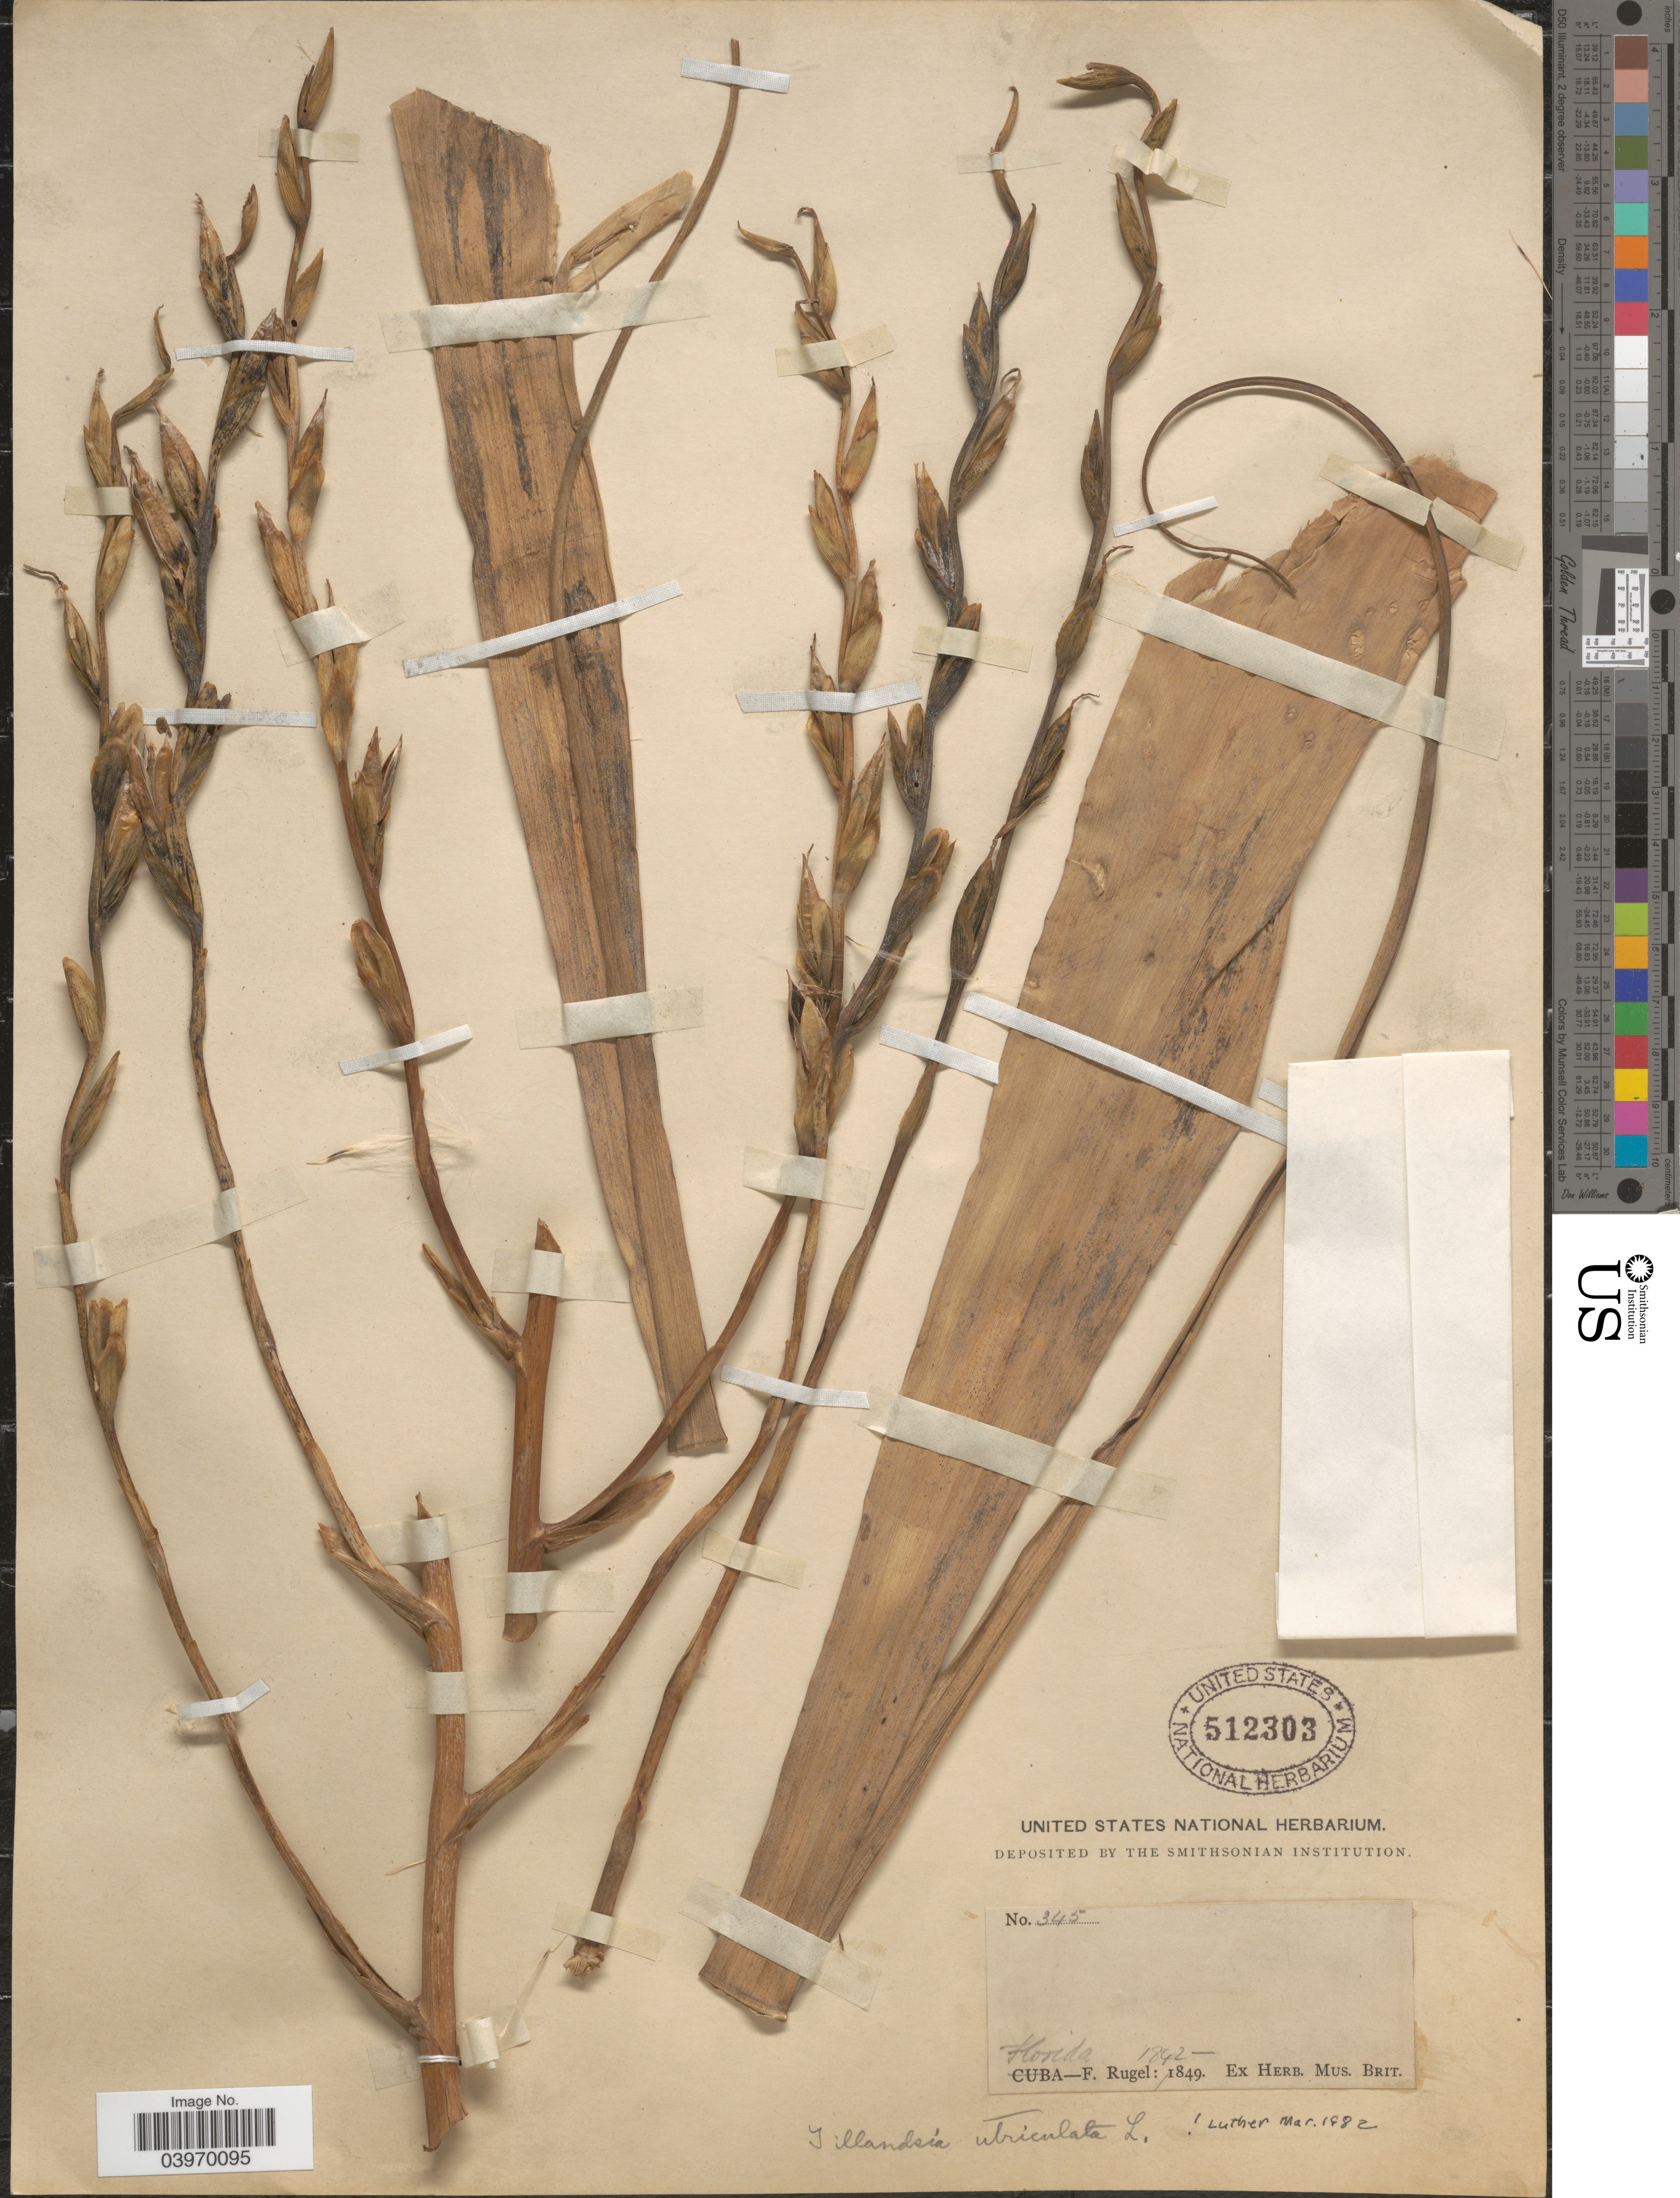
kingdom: Plantae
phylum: Tracheophyta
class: Liliopsida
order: Poales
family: Bromeliaceae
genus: Tillandsia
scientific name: Tillandsia utriculata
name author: L.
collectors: F. Rugel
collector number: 345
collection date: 1842/1849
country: United States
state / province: Florida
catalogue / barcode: US 512303